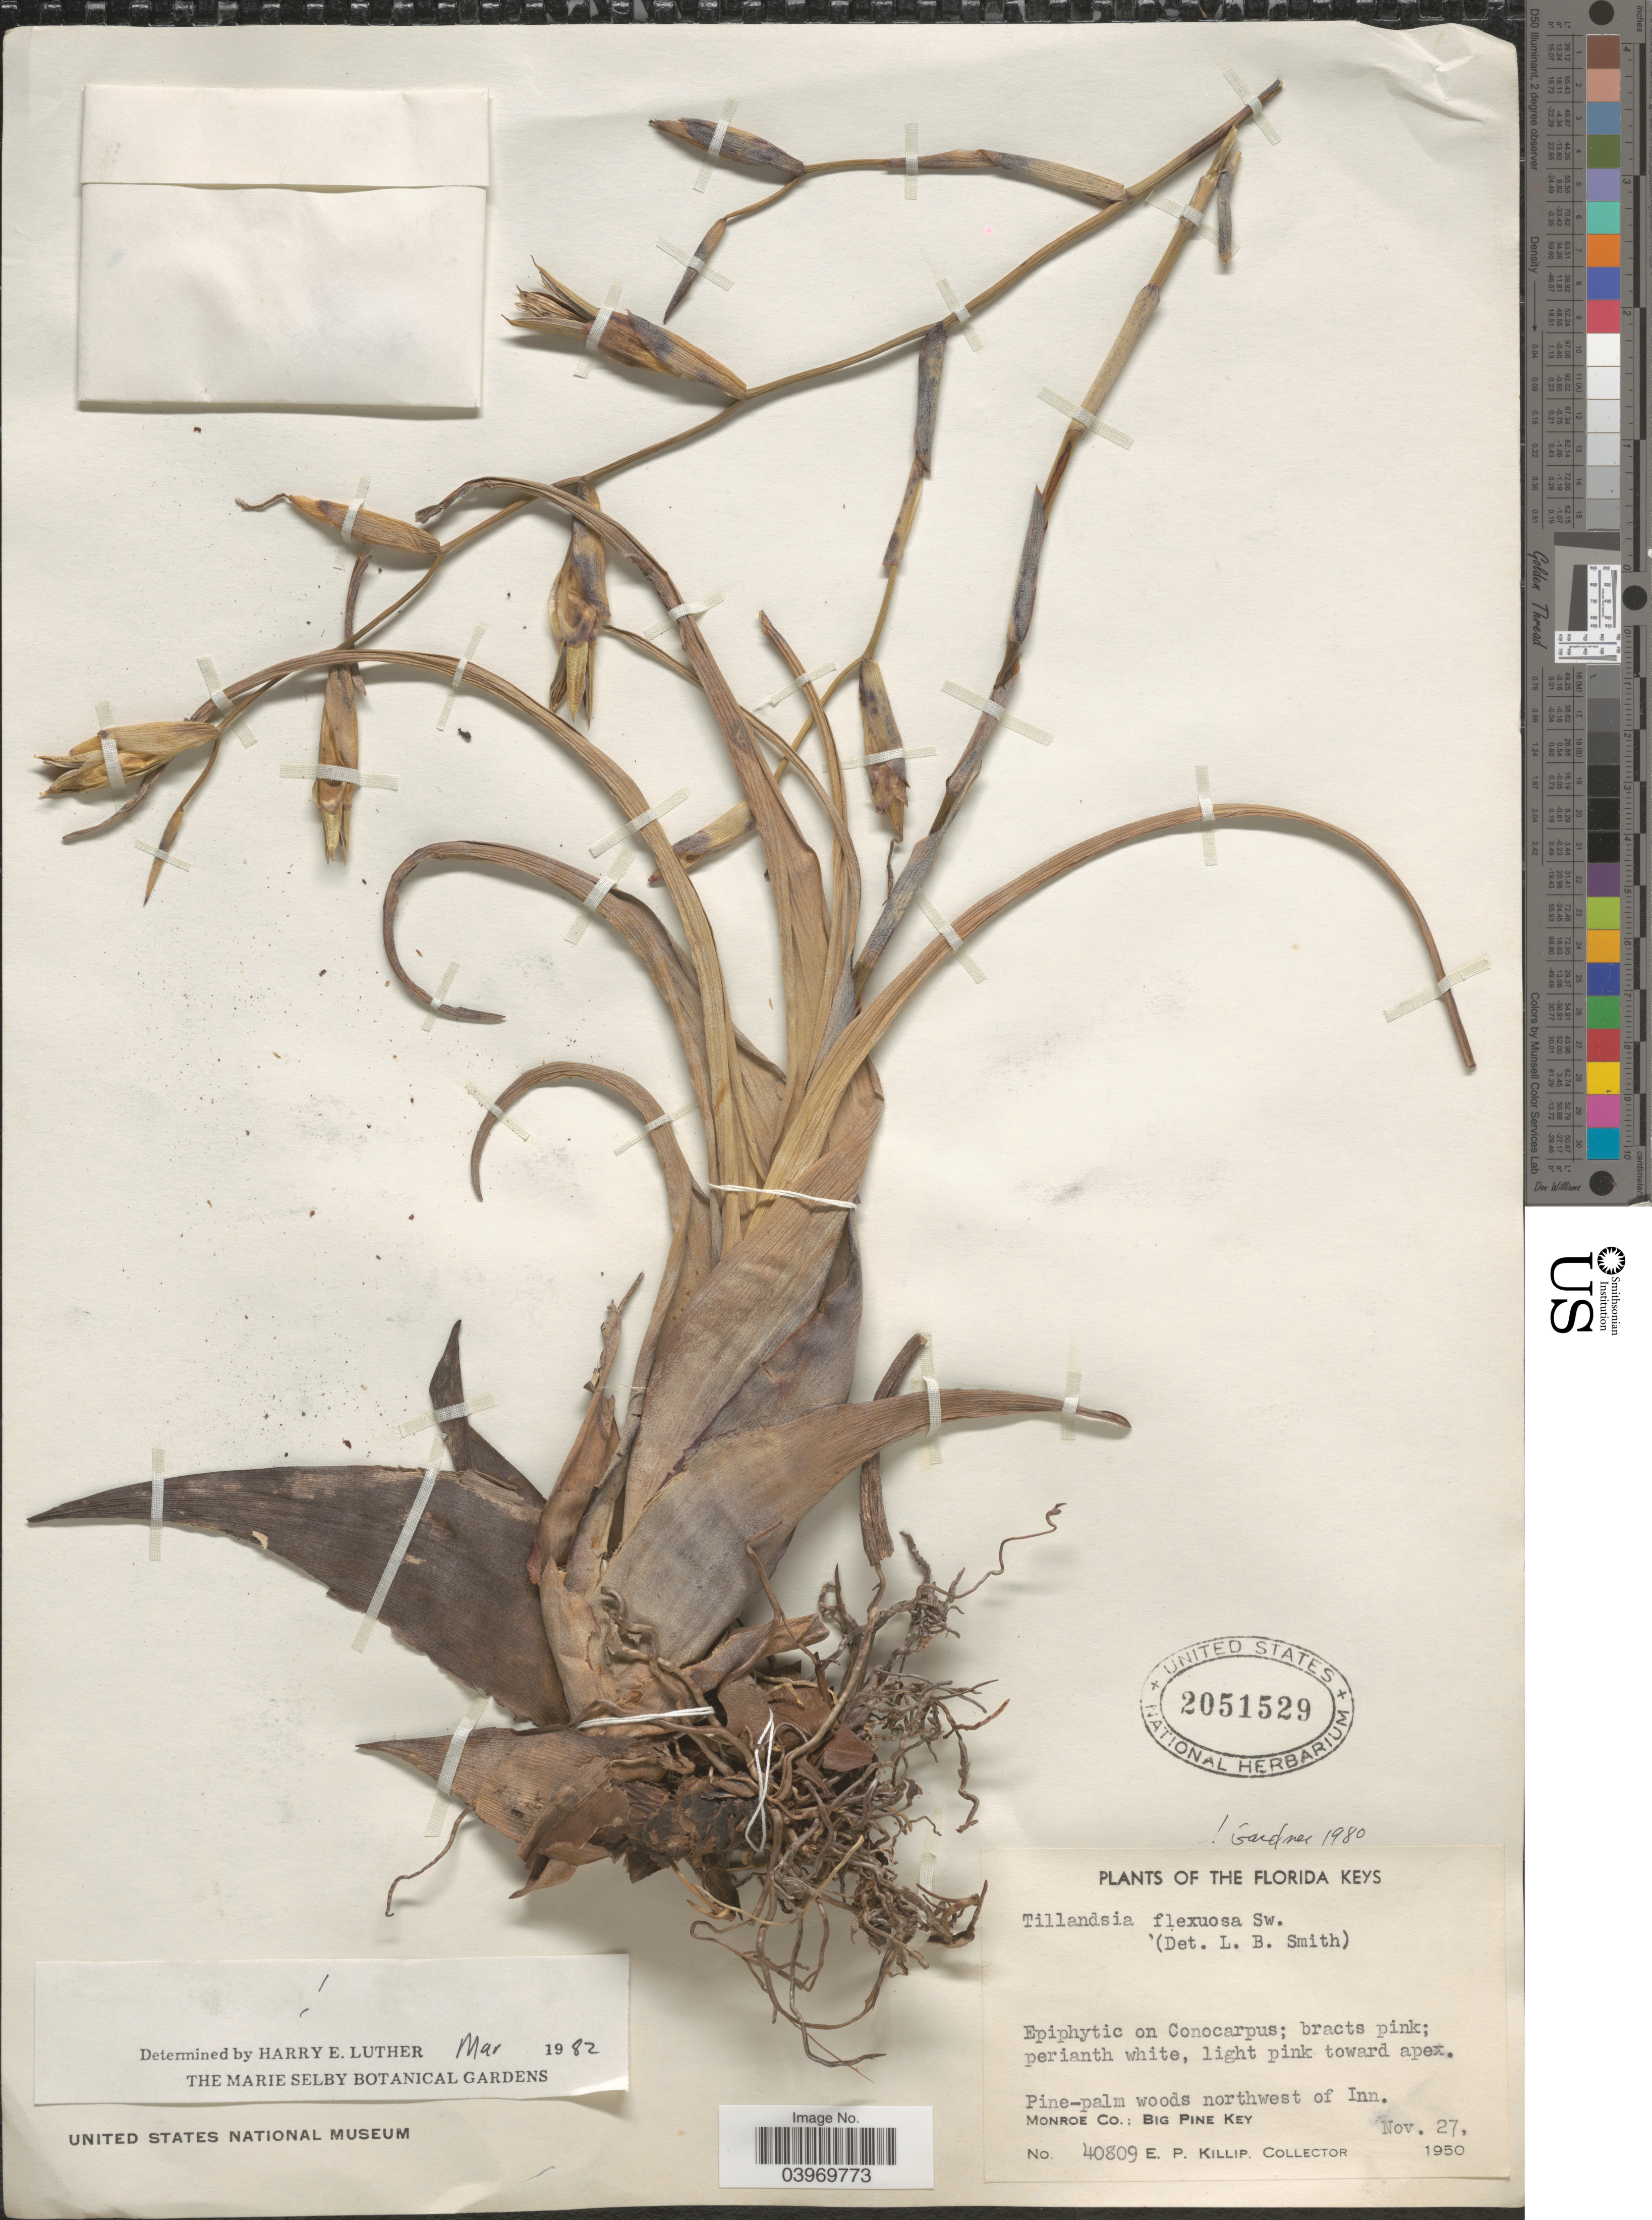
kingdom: Plantae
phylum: Tracheophyta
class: Liliopsida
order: Poales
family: Bromeliaceae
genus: Tillandsia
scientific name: Tillandsia flexuosa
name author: Sw.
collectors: E. P. Killip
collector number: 40809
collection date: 1950-11-27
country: United States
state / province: Florida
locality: The Florida Keys. Northwest of Inn. Monroe Co.; Big Pine Key.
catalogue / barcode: US 2051529